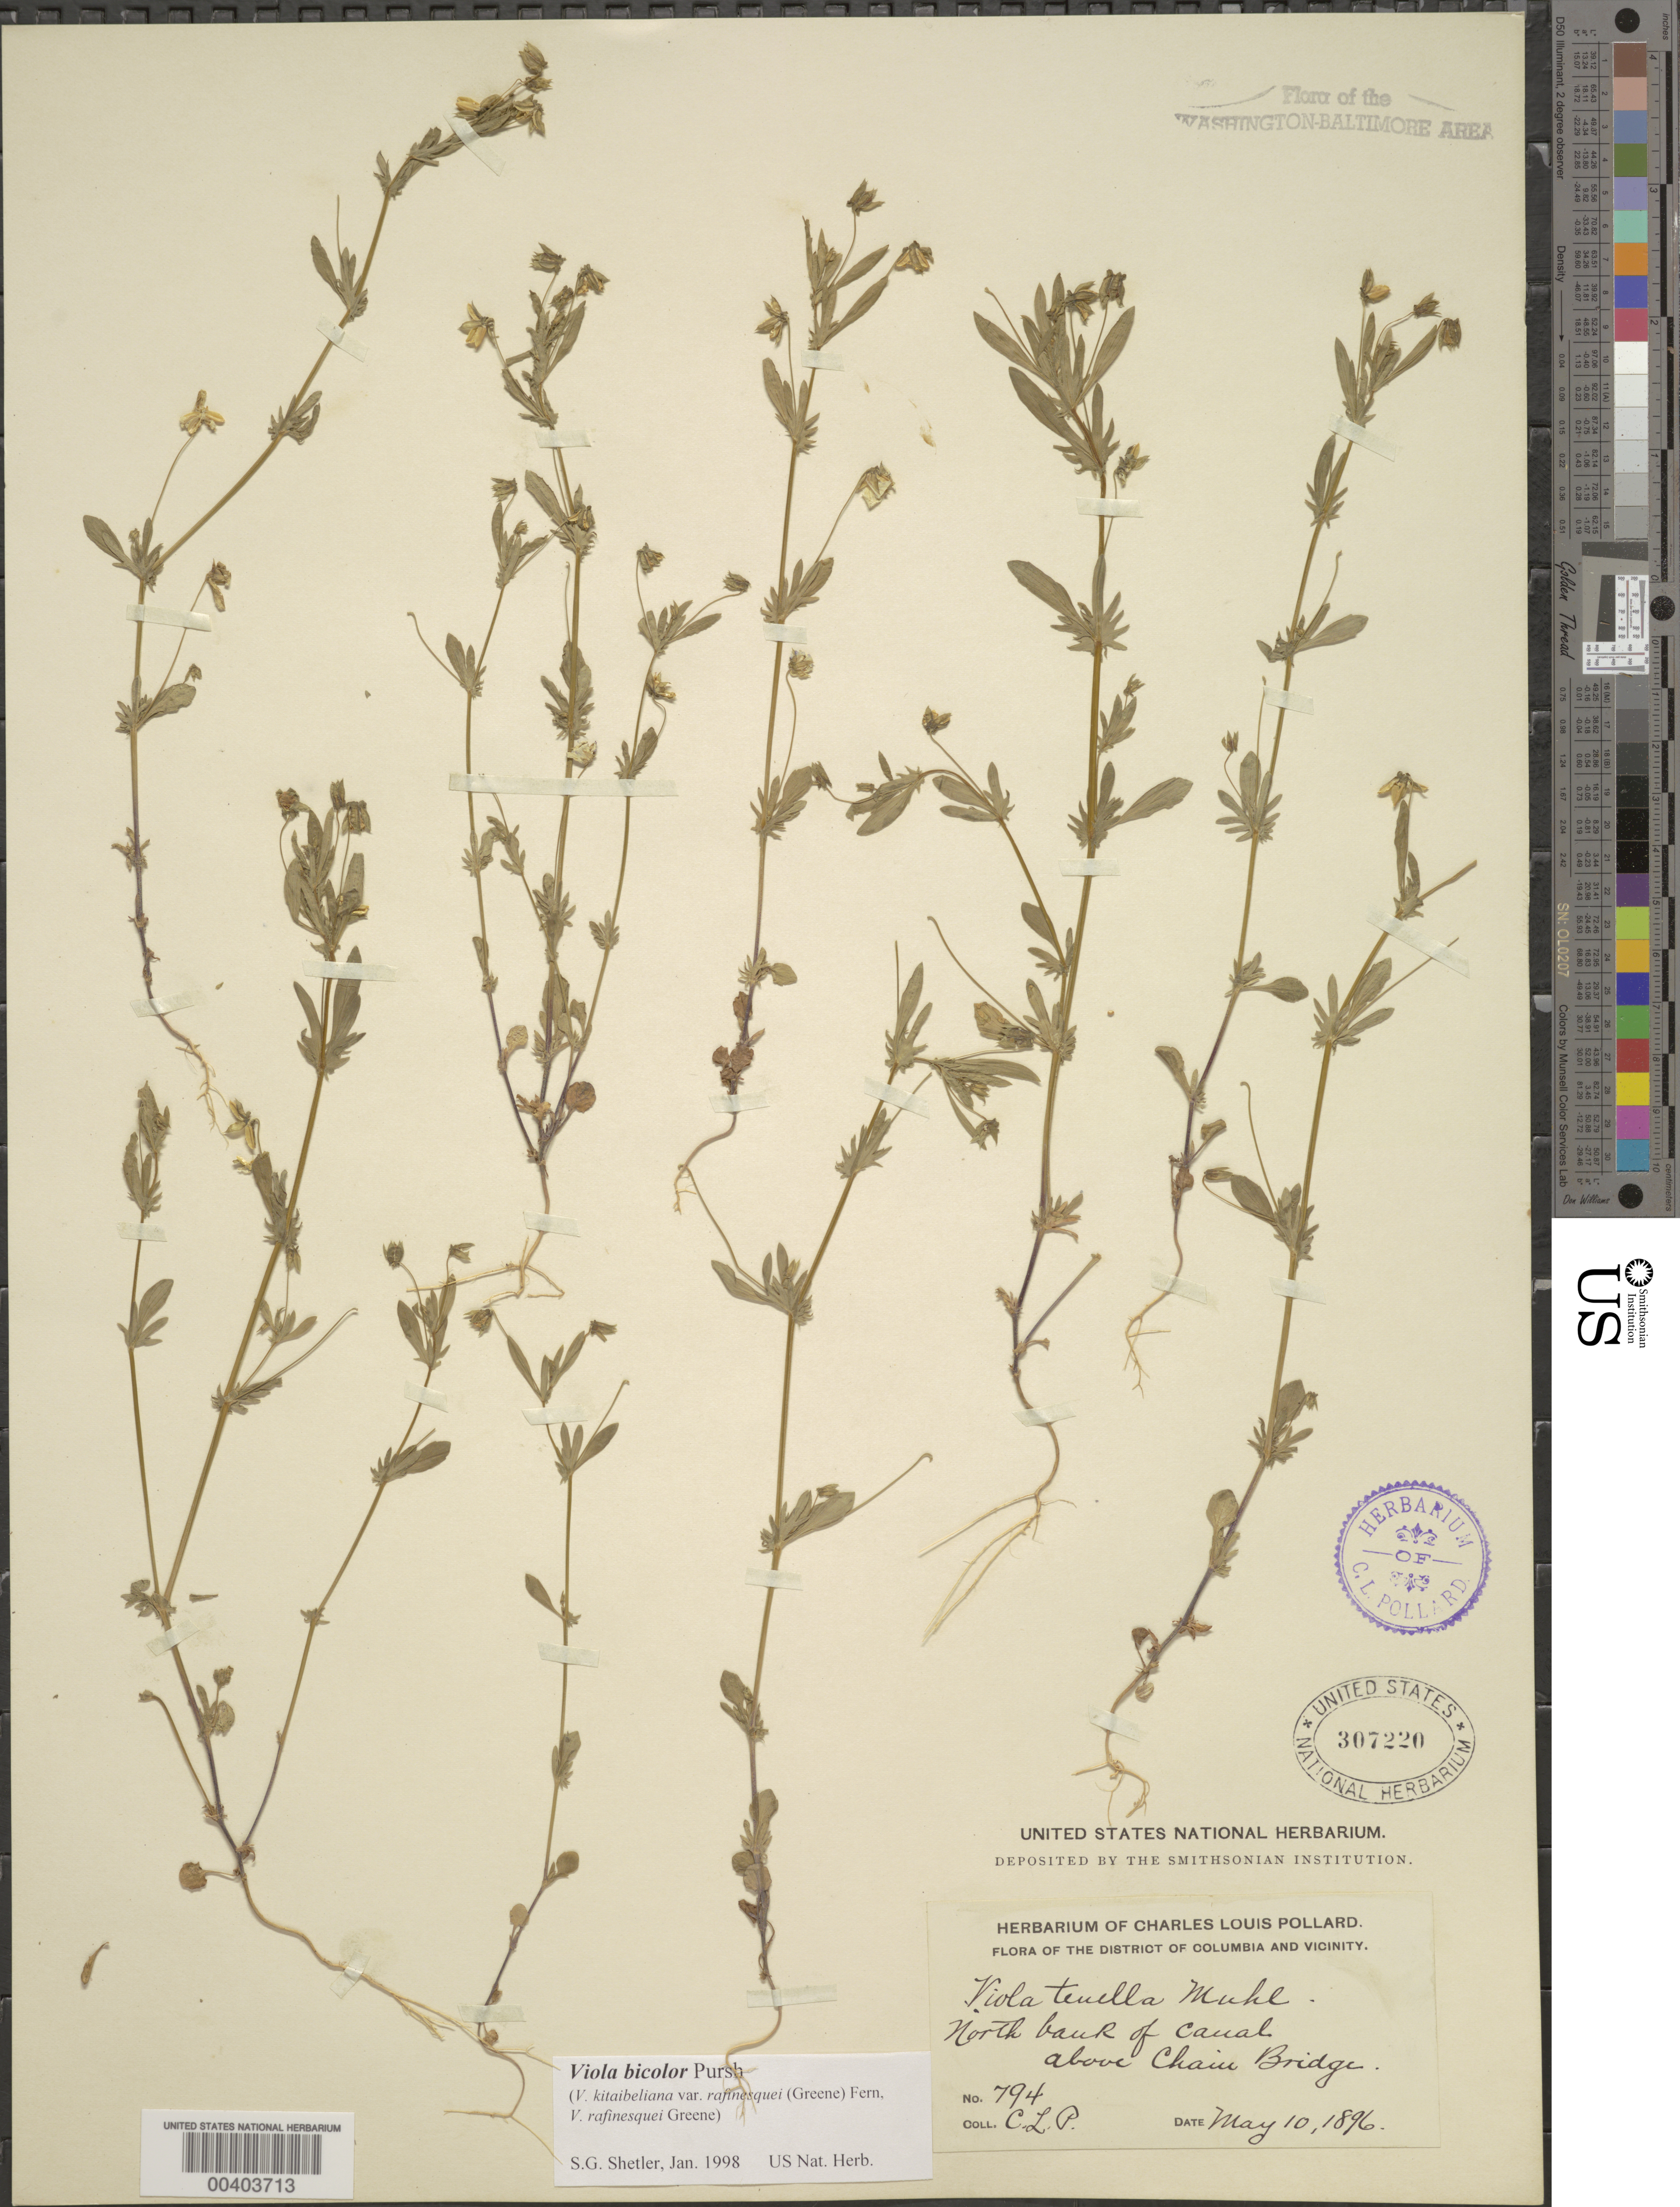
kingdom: Plantae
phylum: Tracheophyta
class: Magnoliopsida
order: Malpighiales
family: Violaceae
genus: Viola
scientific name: Viola bicolor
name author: Pursh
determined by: Shetler, Stanwyn G., (US), NMNH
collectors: C. L. Pollard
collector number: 794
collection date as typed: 10 May 1896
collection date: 1896-05-10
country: United States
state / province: Maryland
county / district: Montgomery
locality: Canal above Chain Bridge C. & O. Canal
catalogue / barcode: US 307220